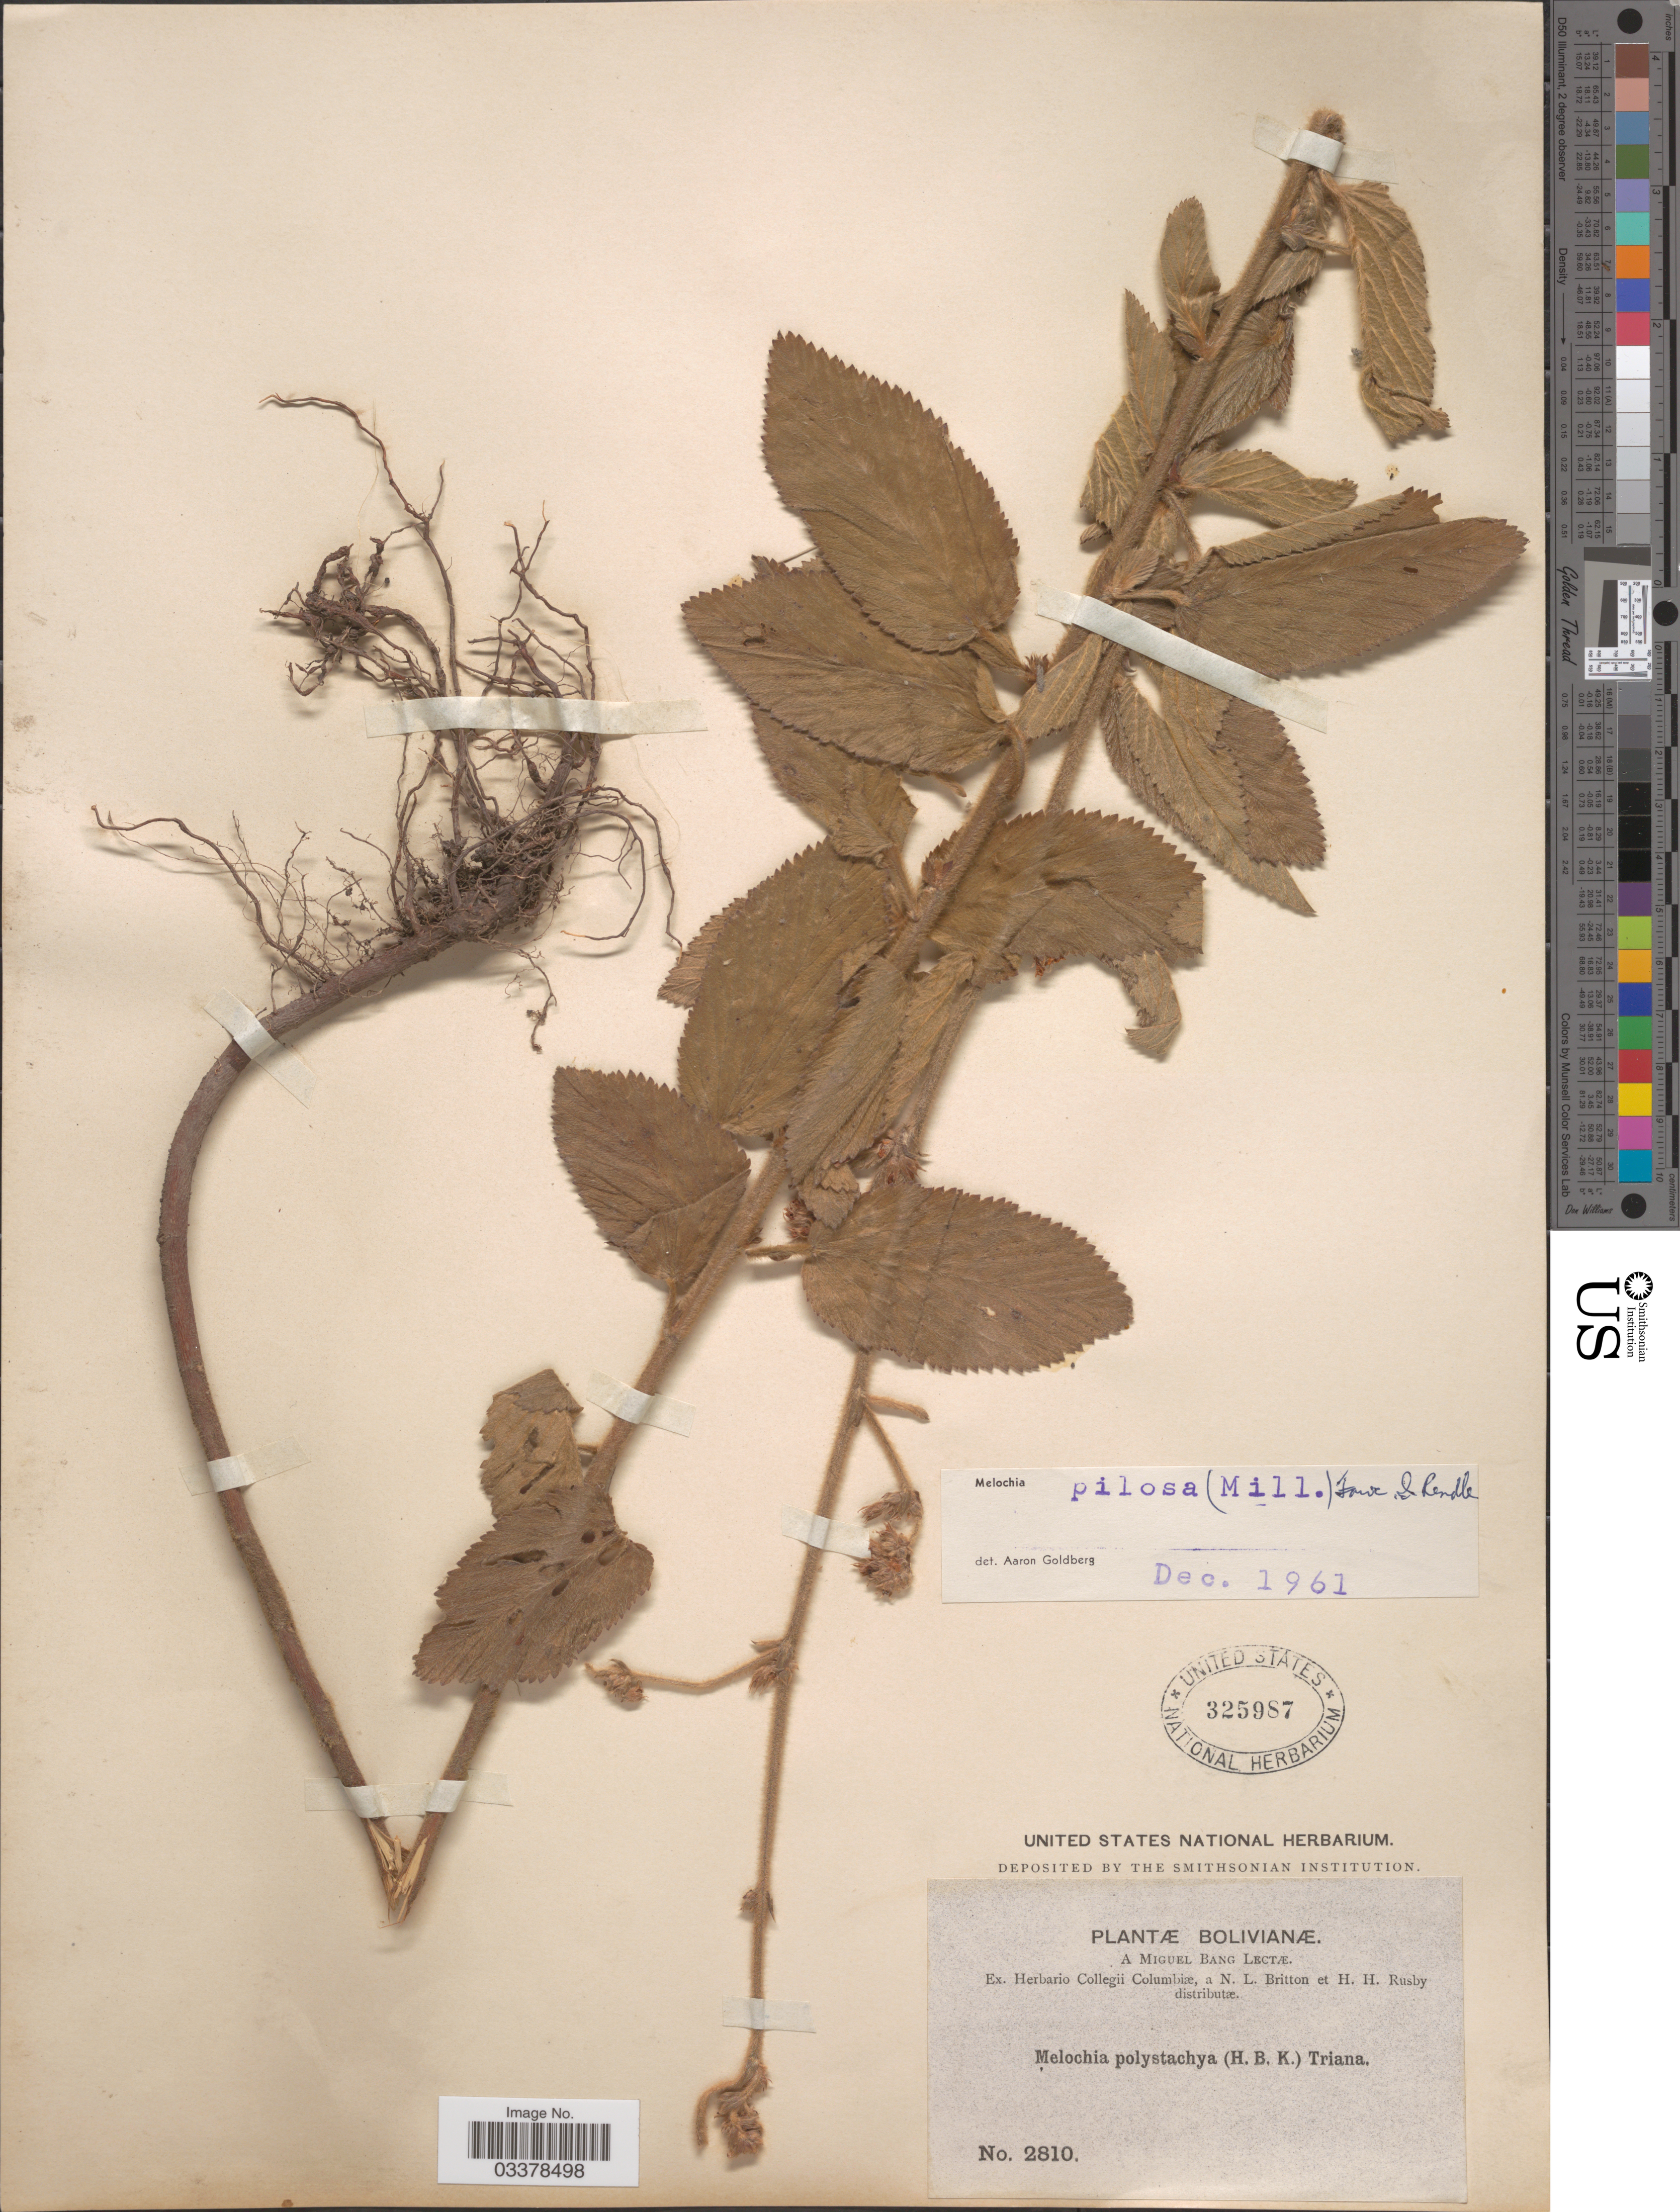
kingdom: Plantae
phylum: Tracheophyta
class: Magnoliopsida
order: Malvales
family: Malvaceae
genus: Melochia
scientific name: Melochia pilosa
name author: (Mill.) Fawc. & Rendle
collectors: M. Bang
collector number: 2810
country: Bolivia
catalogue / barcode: US 325987